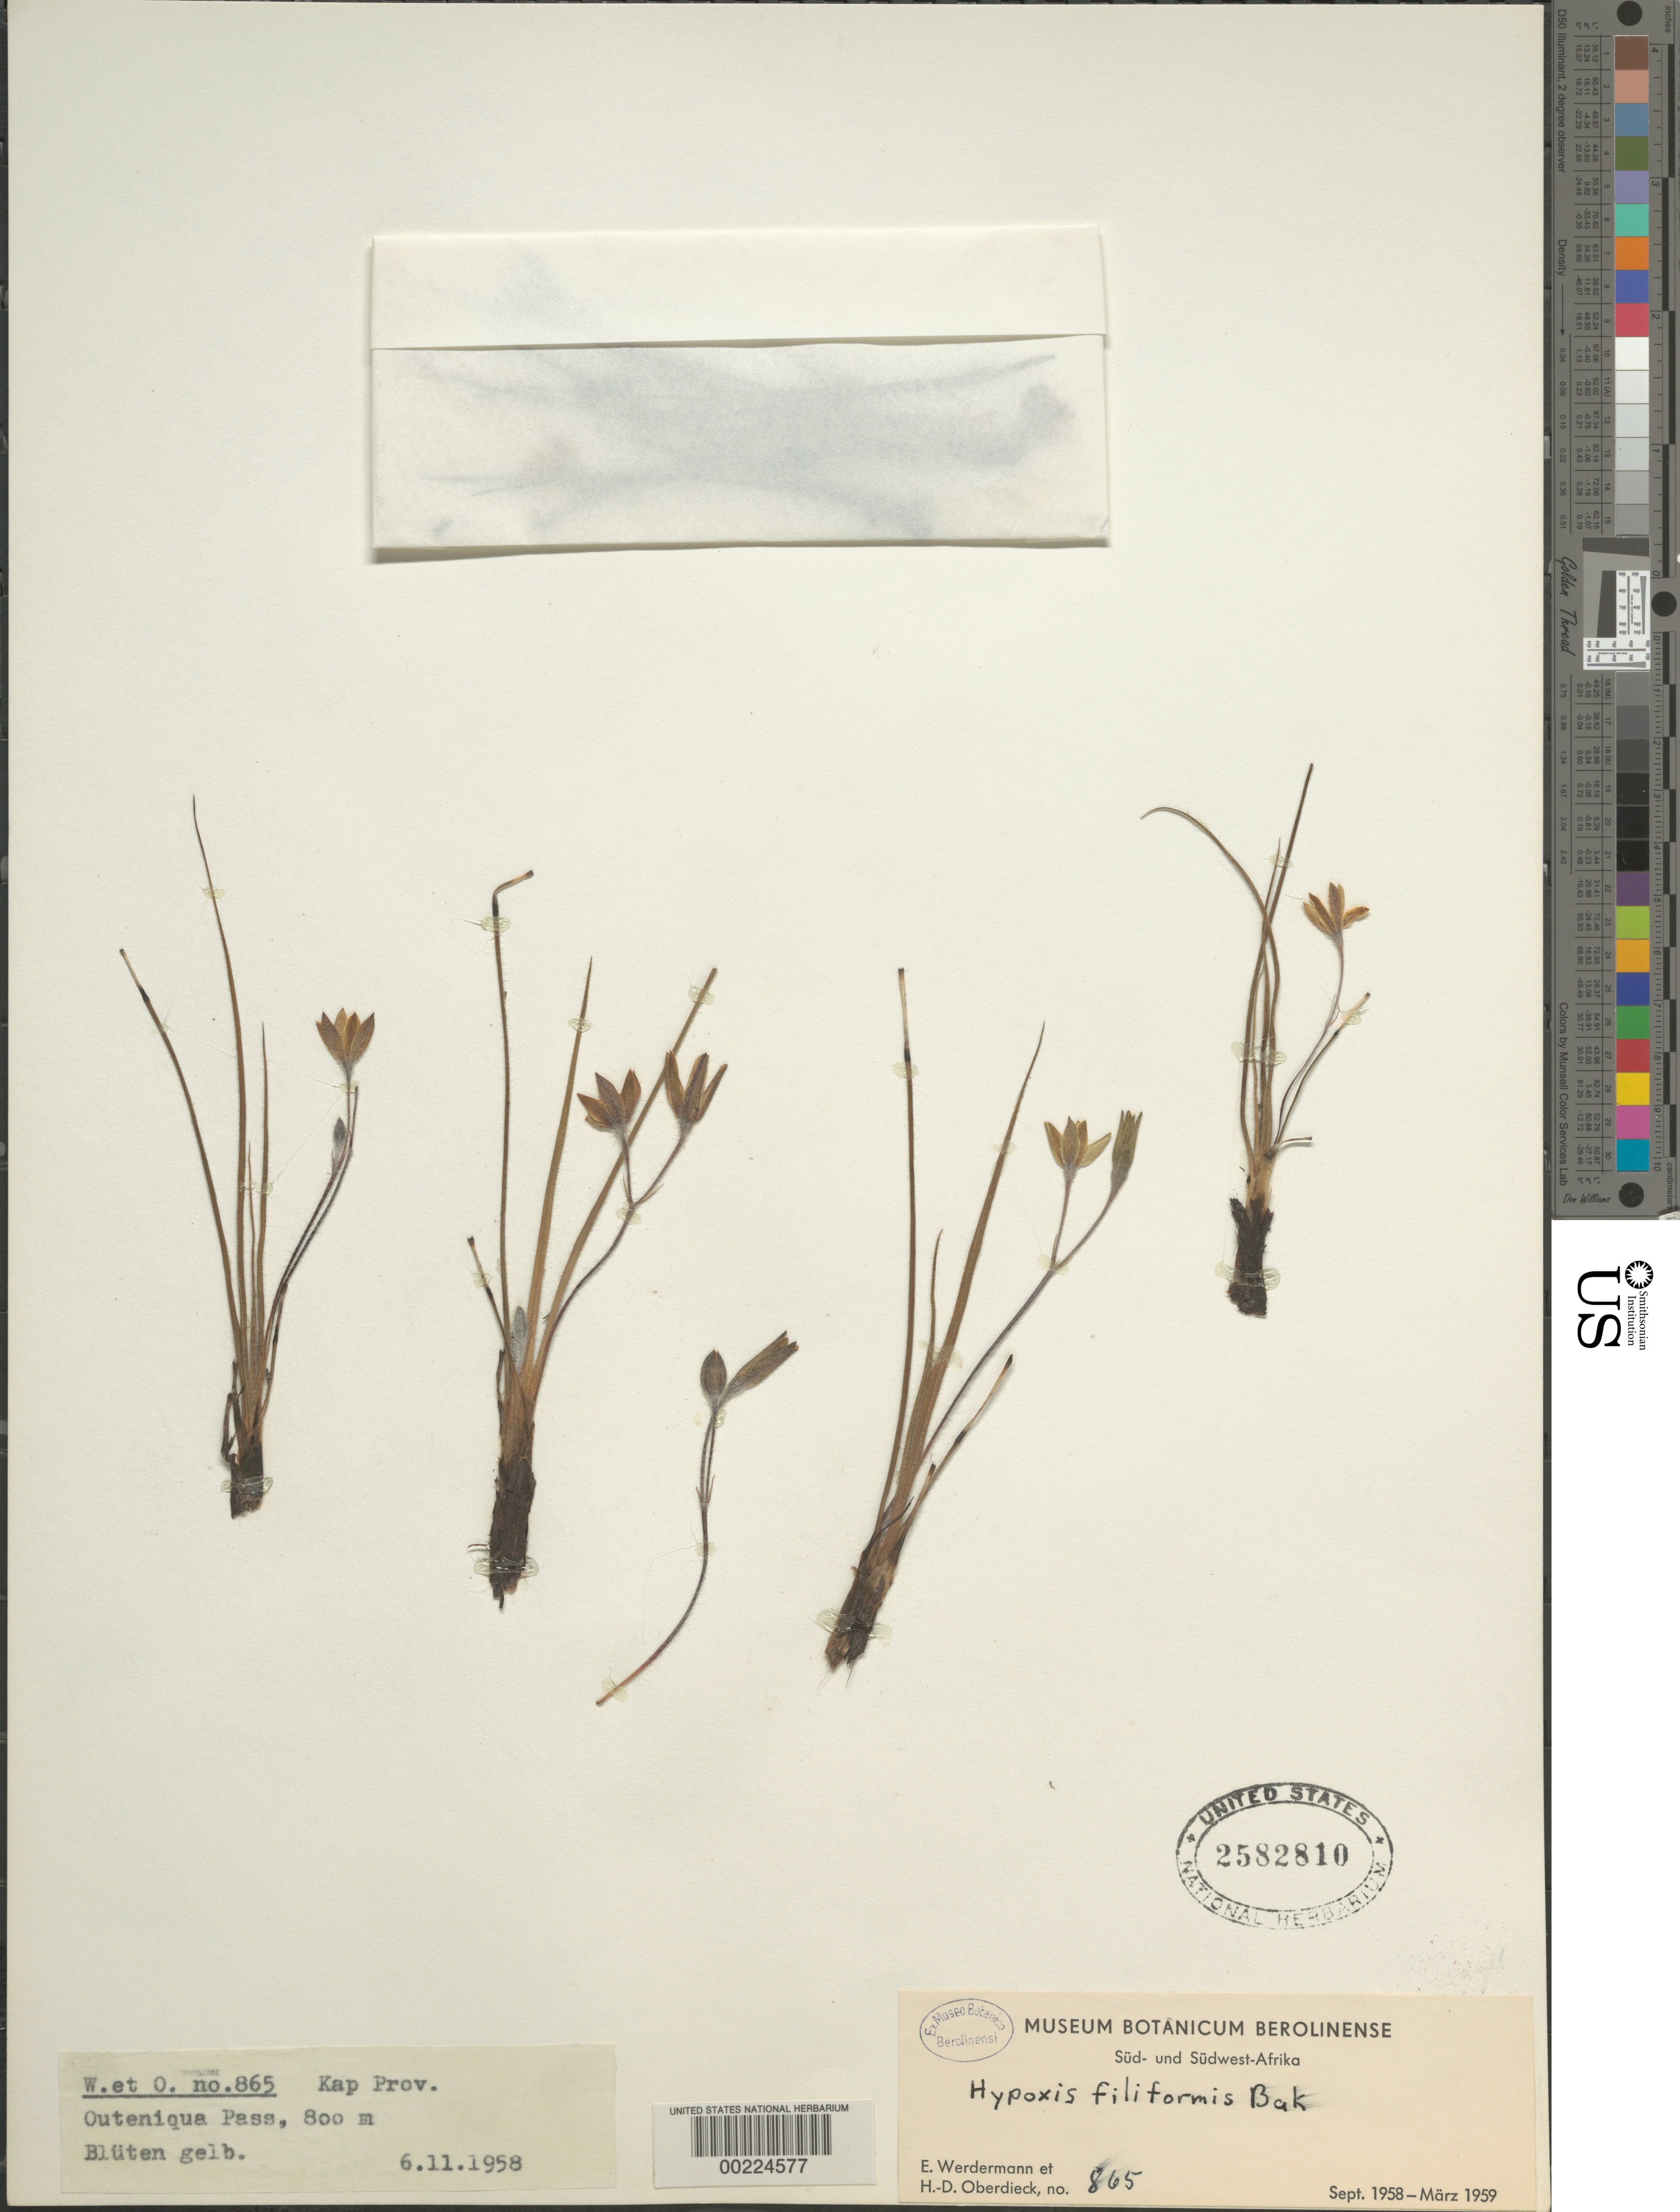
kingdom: Plantae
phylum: Tracheophyta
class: Liliopsida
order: Asparagales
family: Hypoxidaceae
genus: Hypoxis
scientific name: Hypoxis filiformis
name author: Baker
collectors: E. Werdermann & H. Oberdieck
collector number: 865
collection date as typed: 06 Nov 1958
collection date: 1958-11-06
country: South Africa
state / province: Western Cape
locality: Outeniqua pass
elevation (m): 800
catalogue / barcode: US 2582810